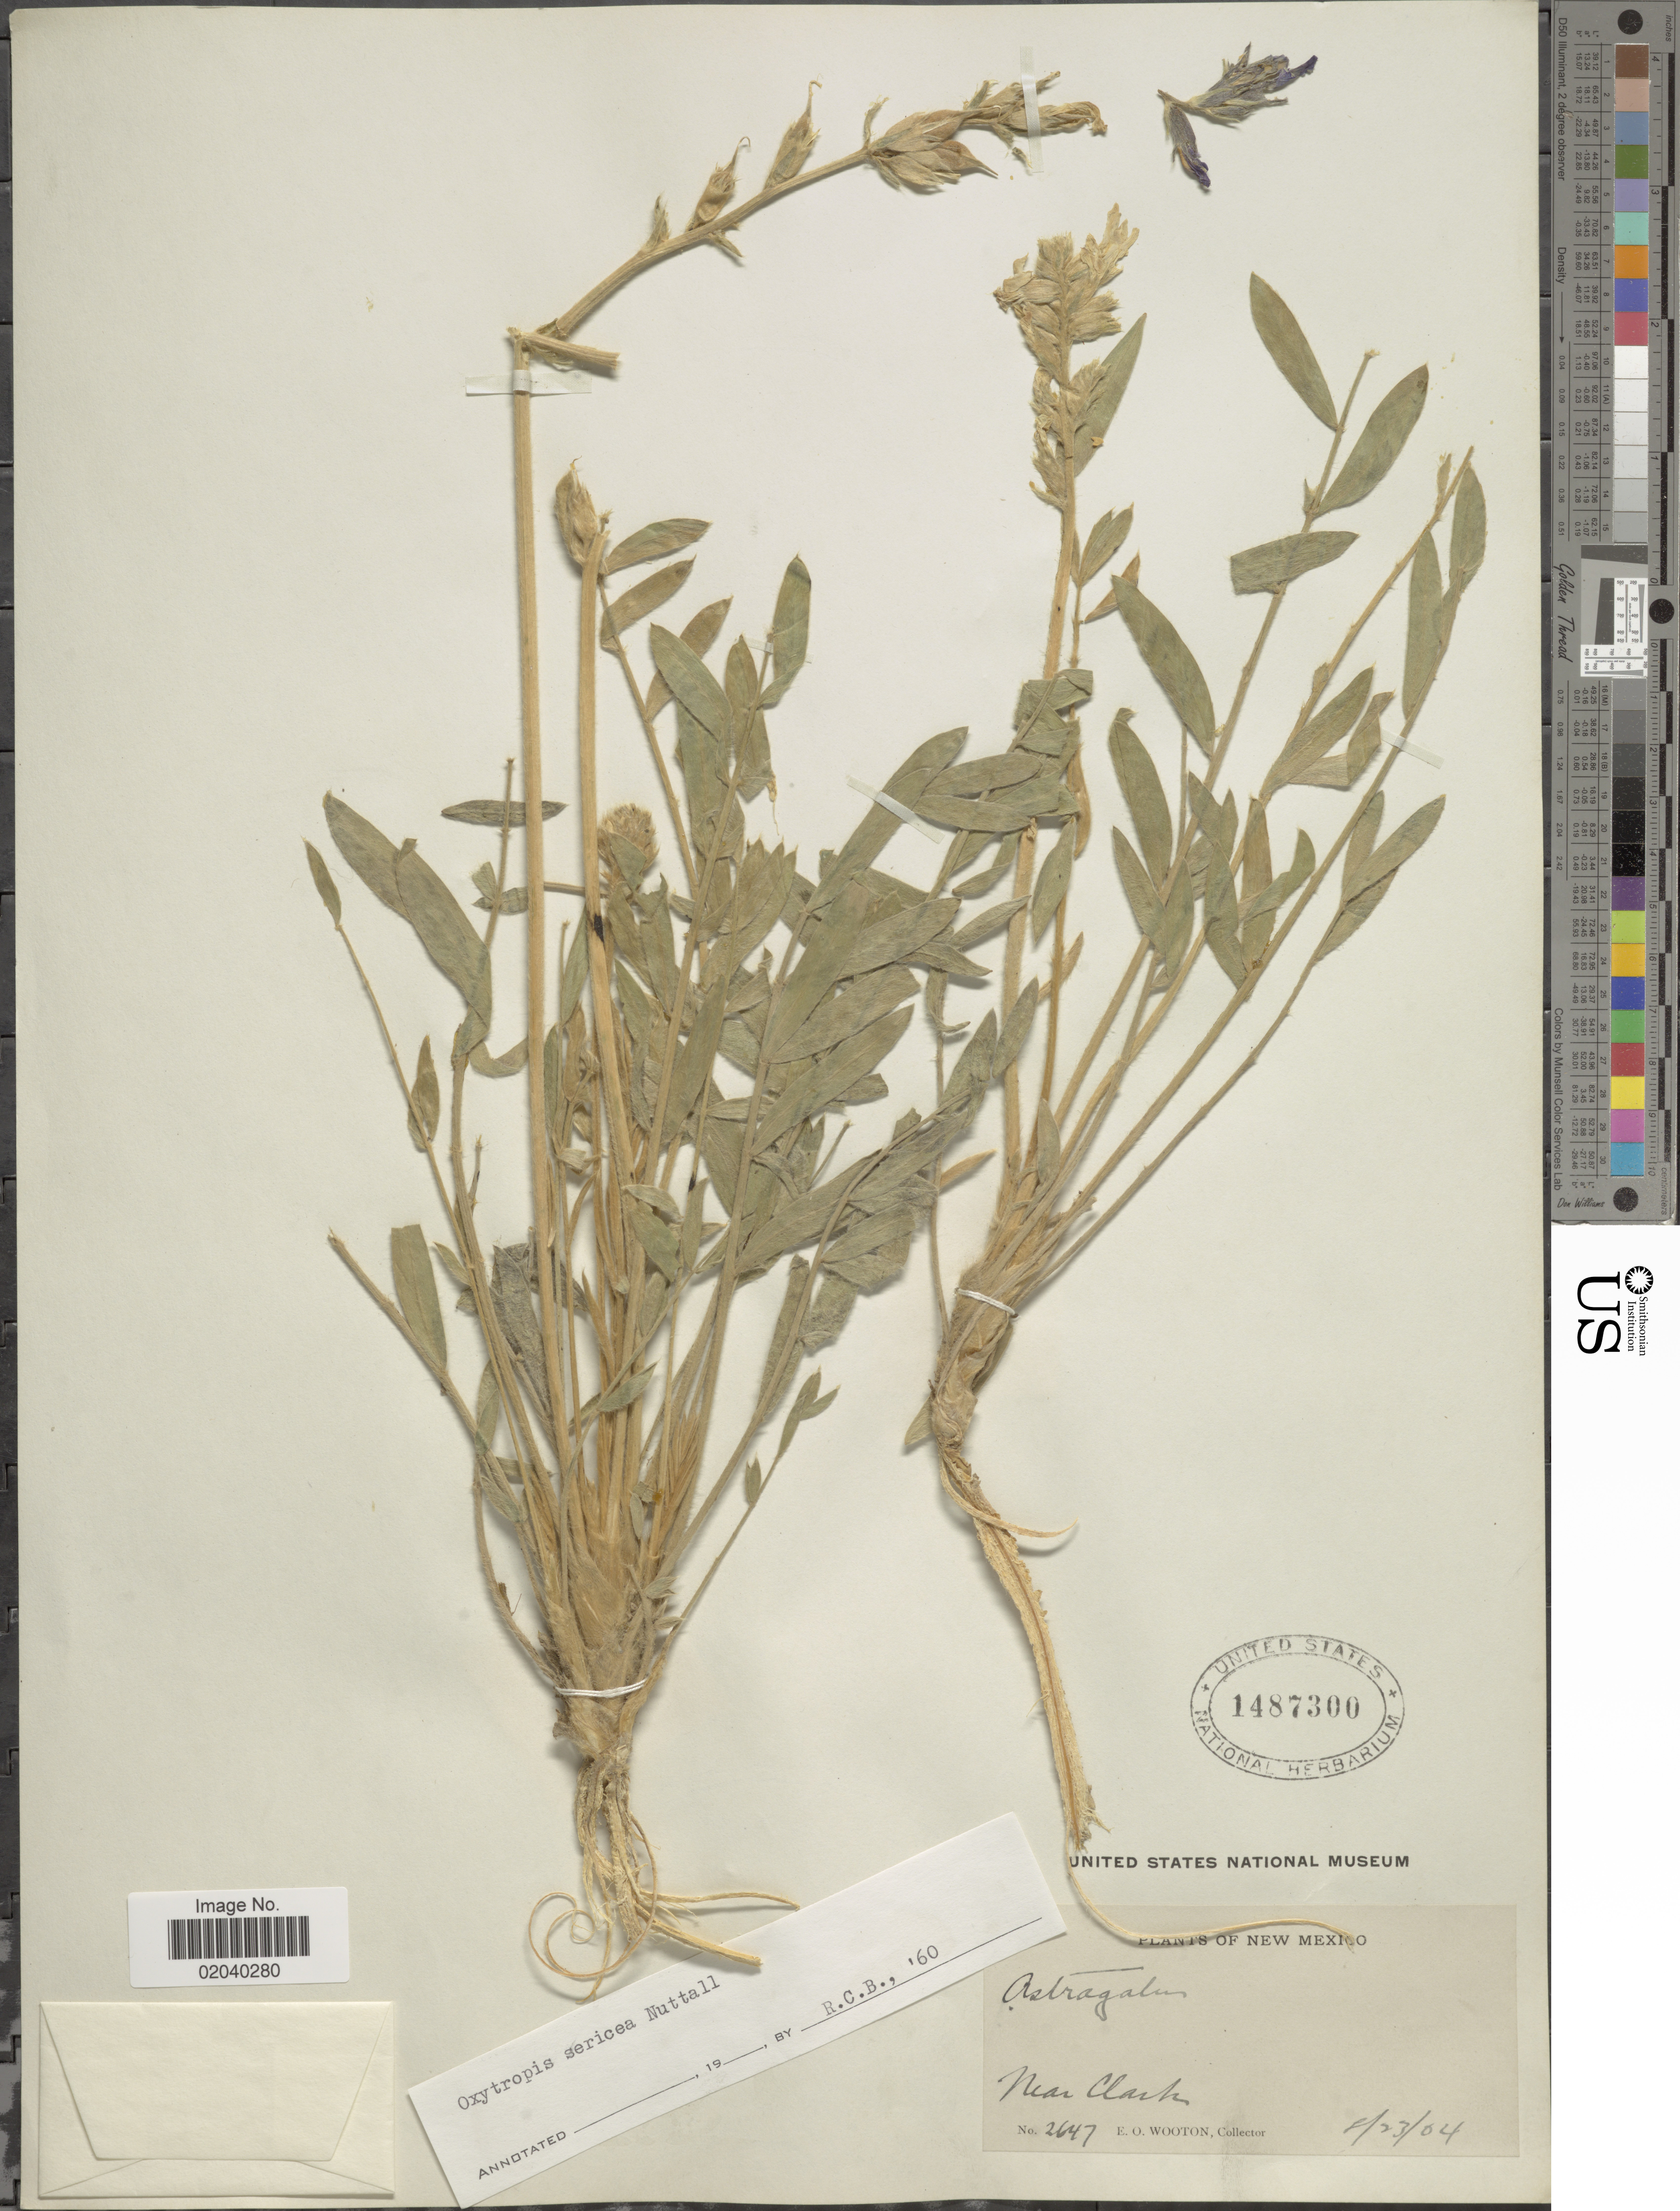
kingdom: Plantae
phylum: Tracheophyta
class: Magnoliopsida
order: Fabales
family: Fabaceae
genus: Oxytropis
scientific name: Oxytropis sericea var. sericea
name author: Nutt.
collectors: E. O. Wooton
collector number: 2647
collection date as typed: Transcribed d/m/y: 23/8/4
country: United States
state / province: New Mexico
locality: Near Clark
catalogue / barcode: US 1487300